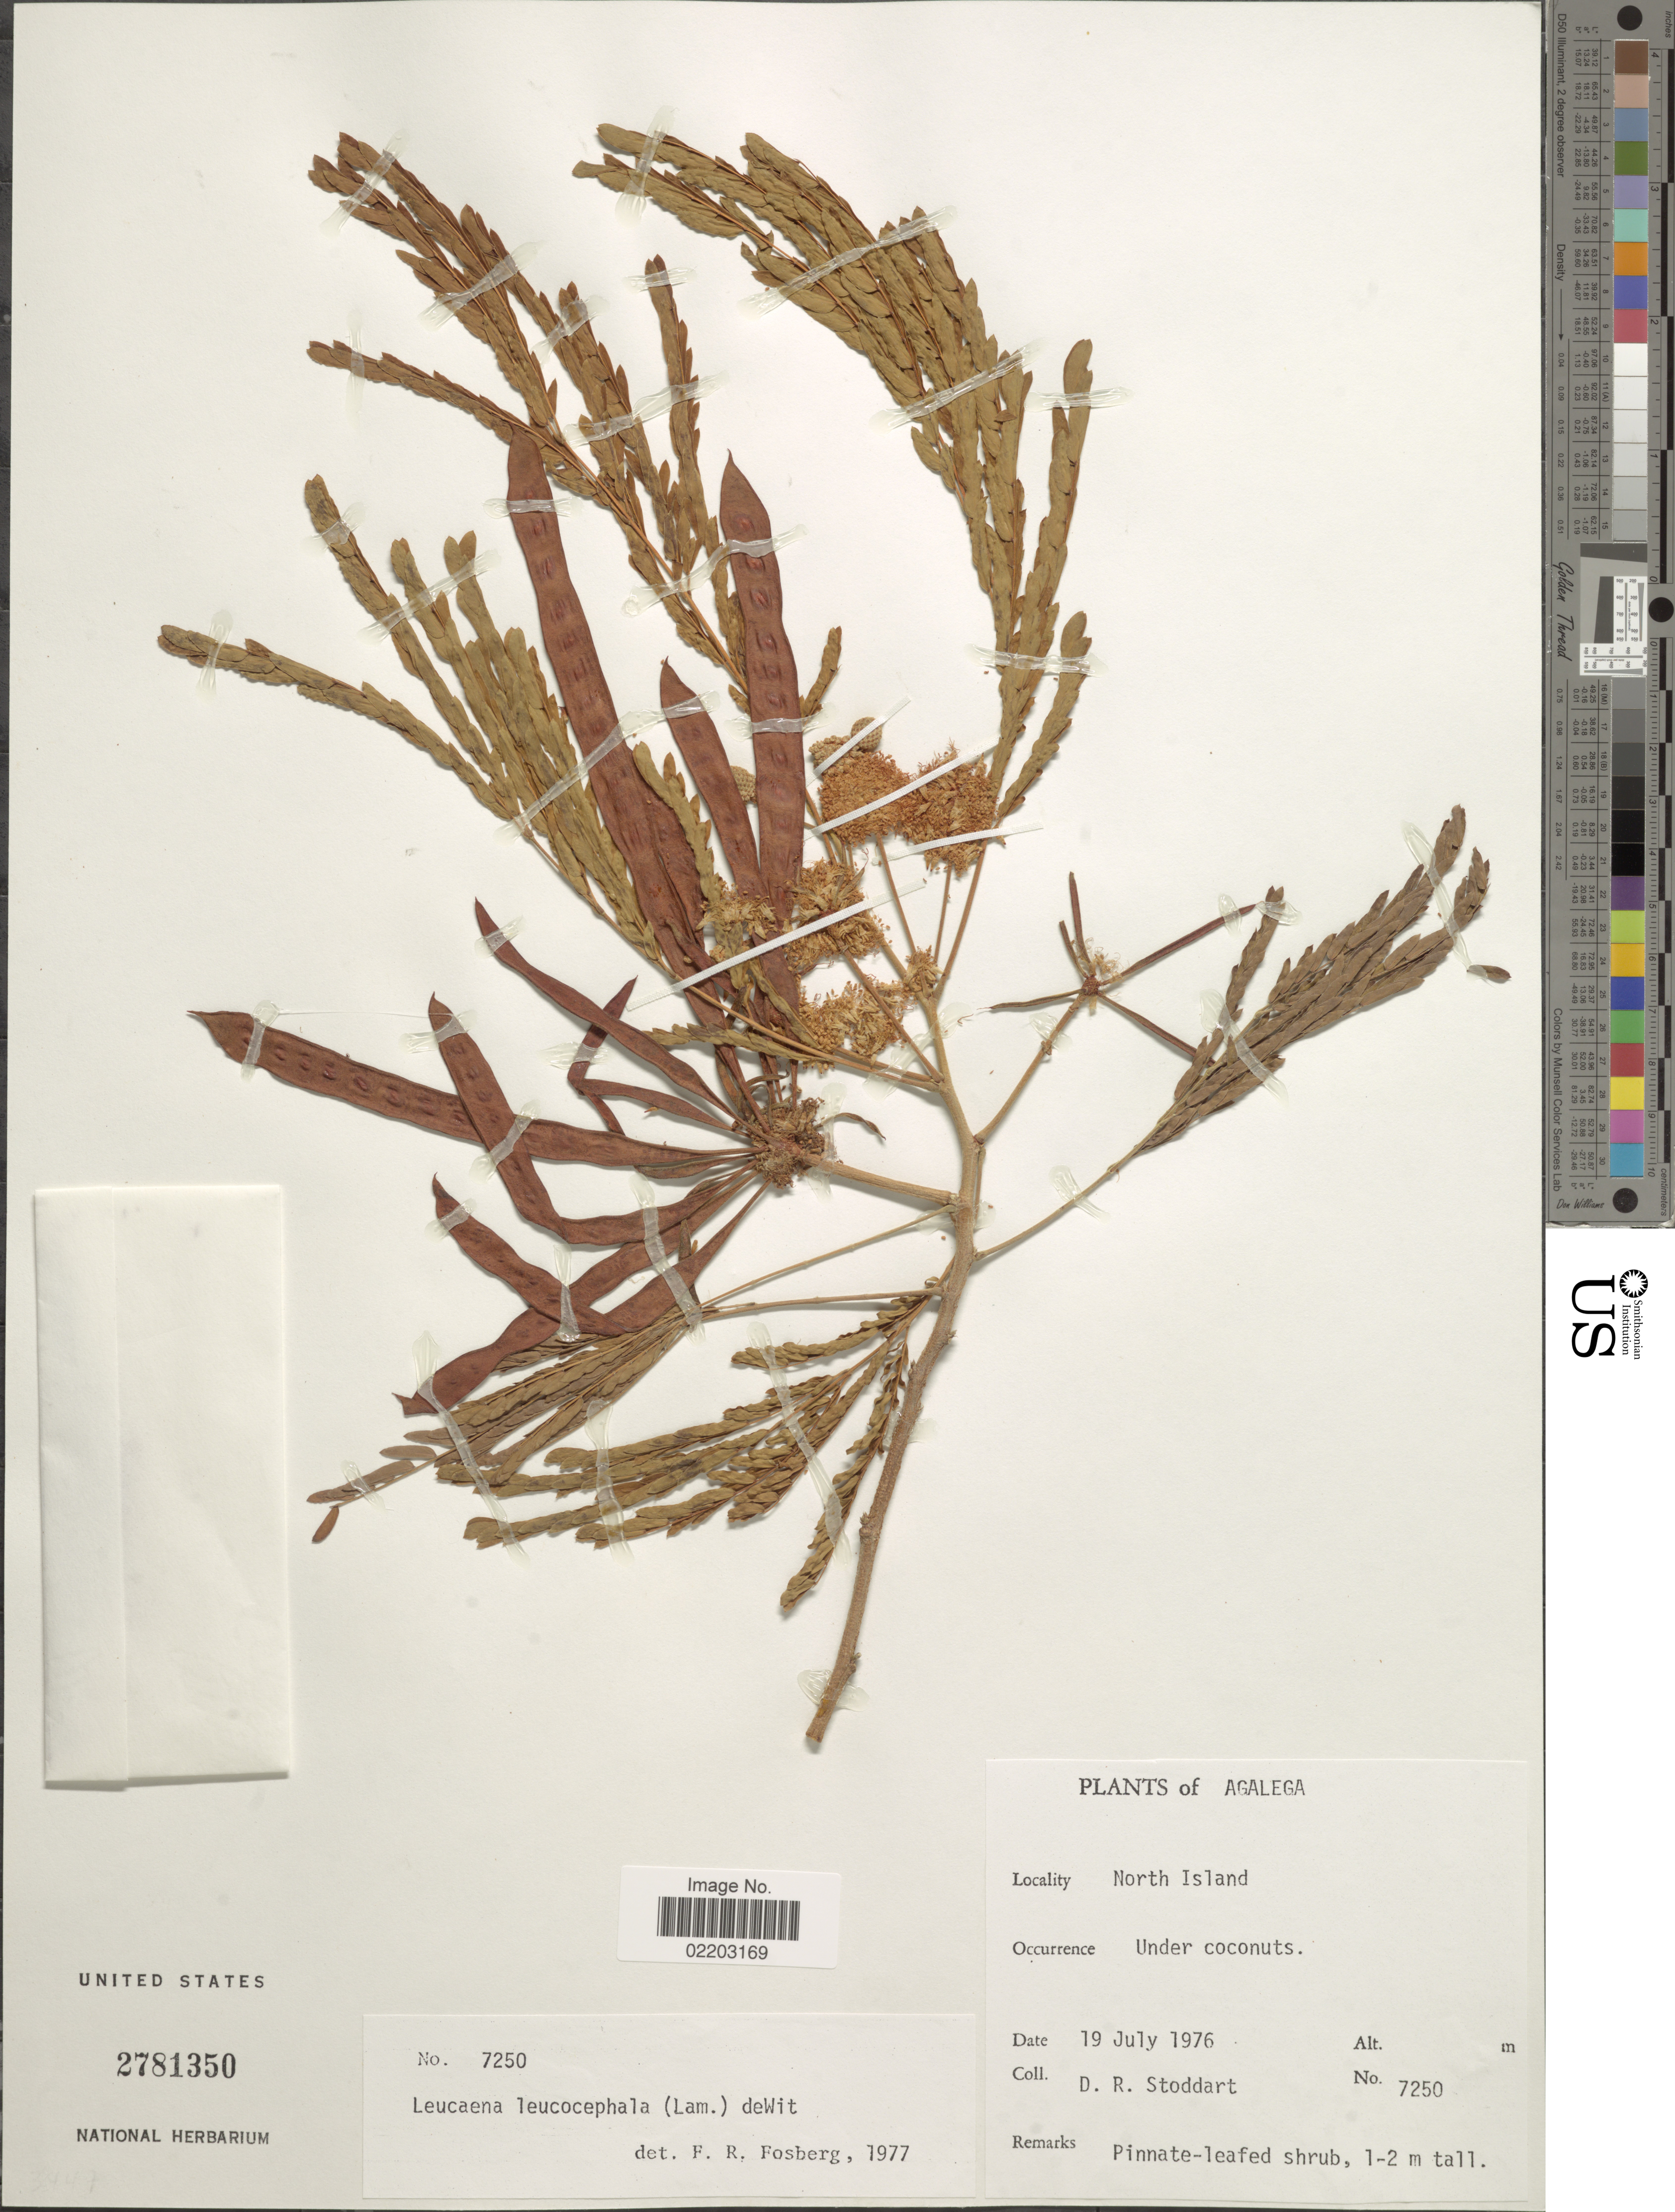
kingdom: Plantae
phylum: Tracheophyta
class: Magnoliopsida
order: Fabales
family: Fabaceae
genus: Leucaena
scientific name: Leucaena leucocephala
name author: (Lam.) de Wit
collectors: D. R. Stoddart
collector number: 7250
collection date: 1976-07-19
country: Mauritius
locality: Agalega, North Island, Under coconuts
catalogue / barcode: US 2781350